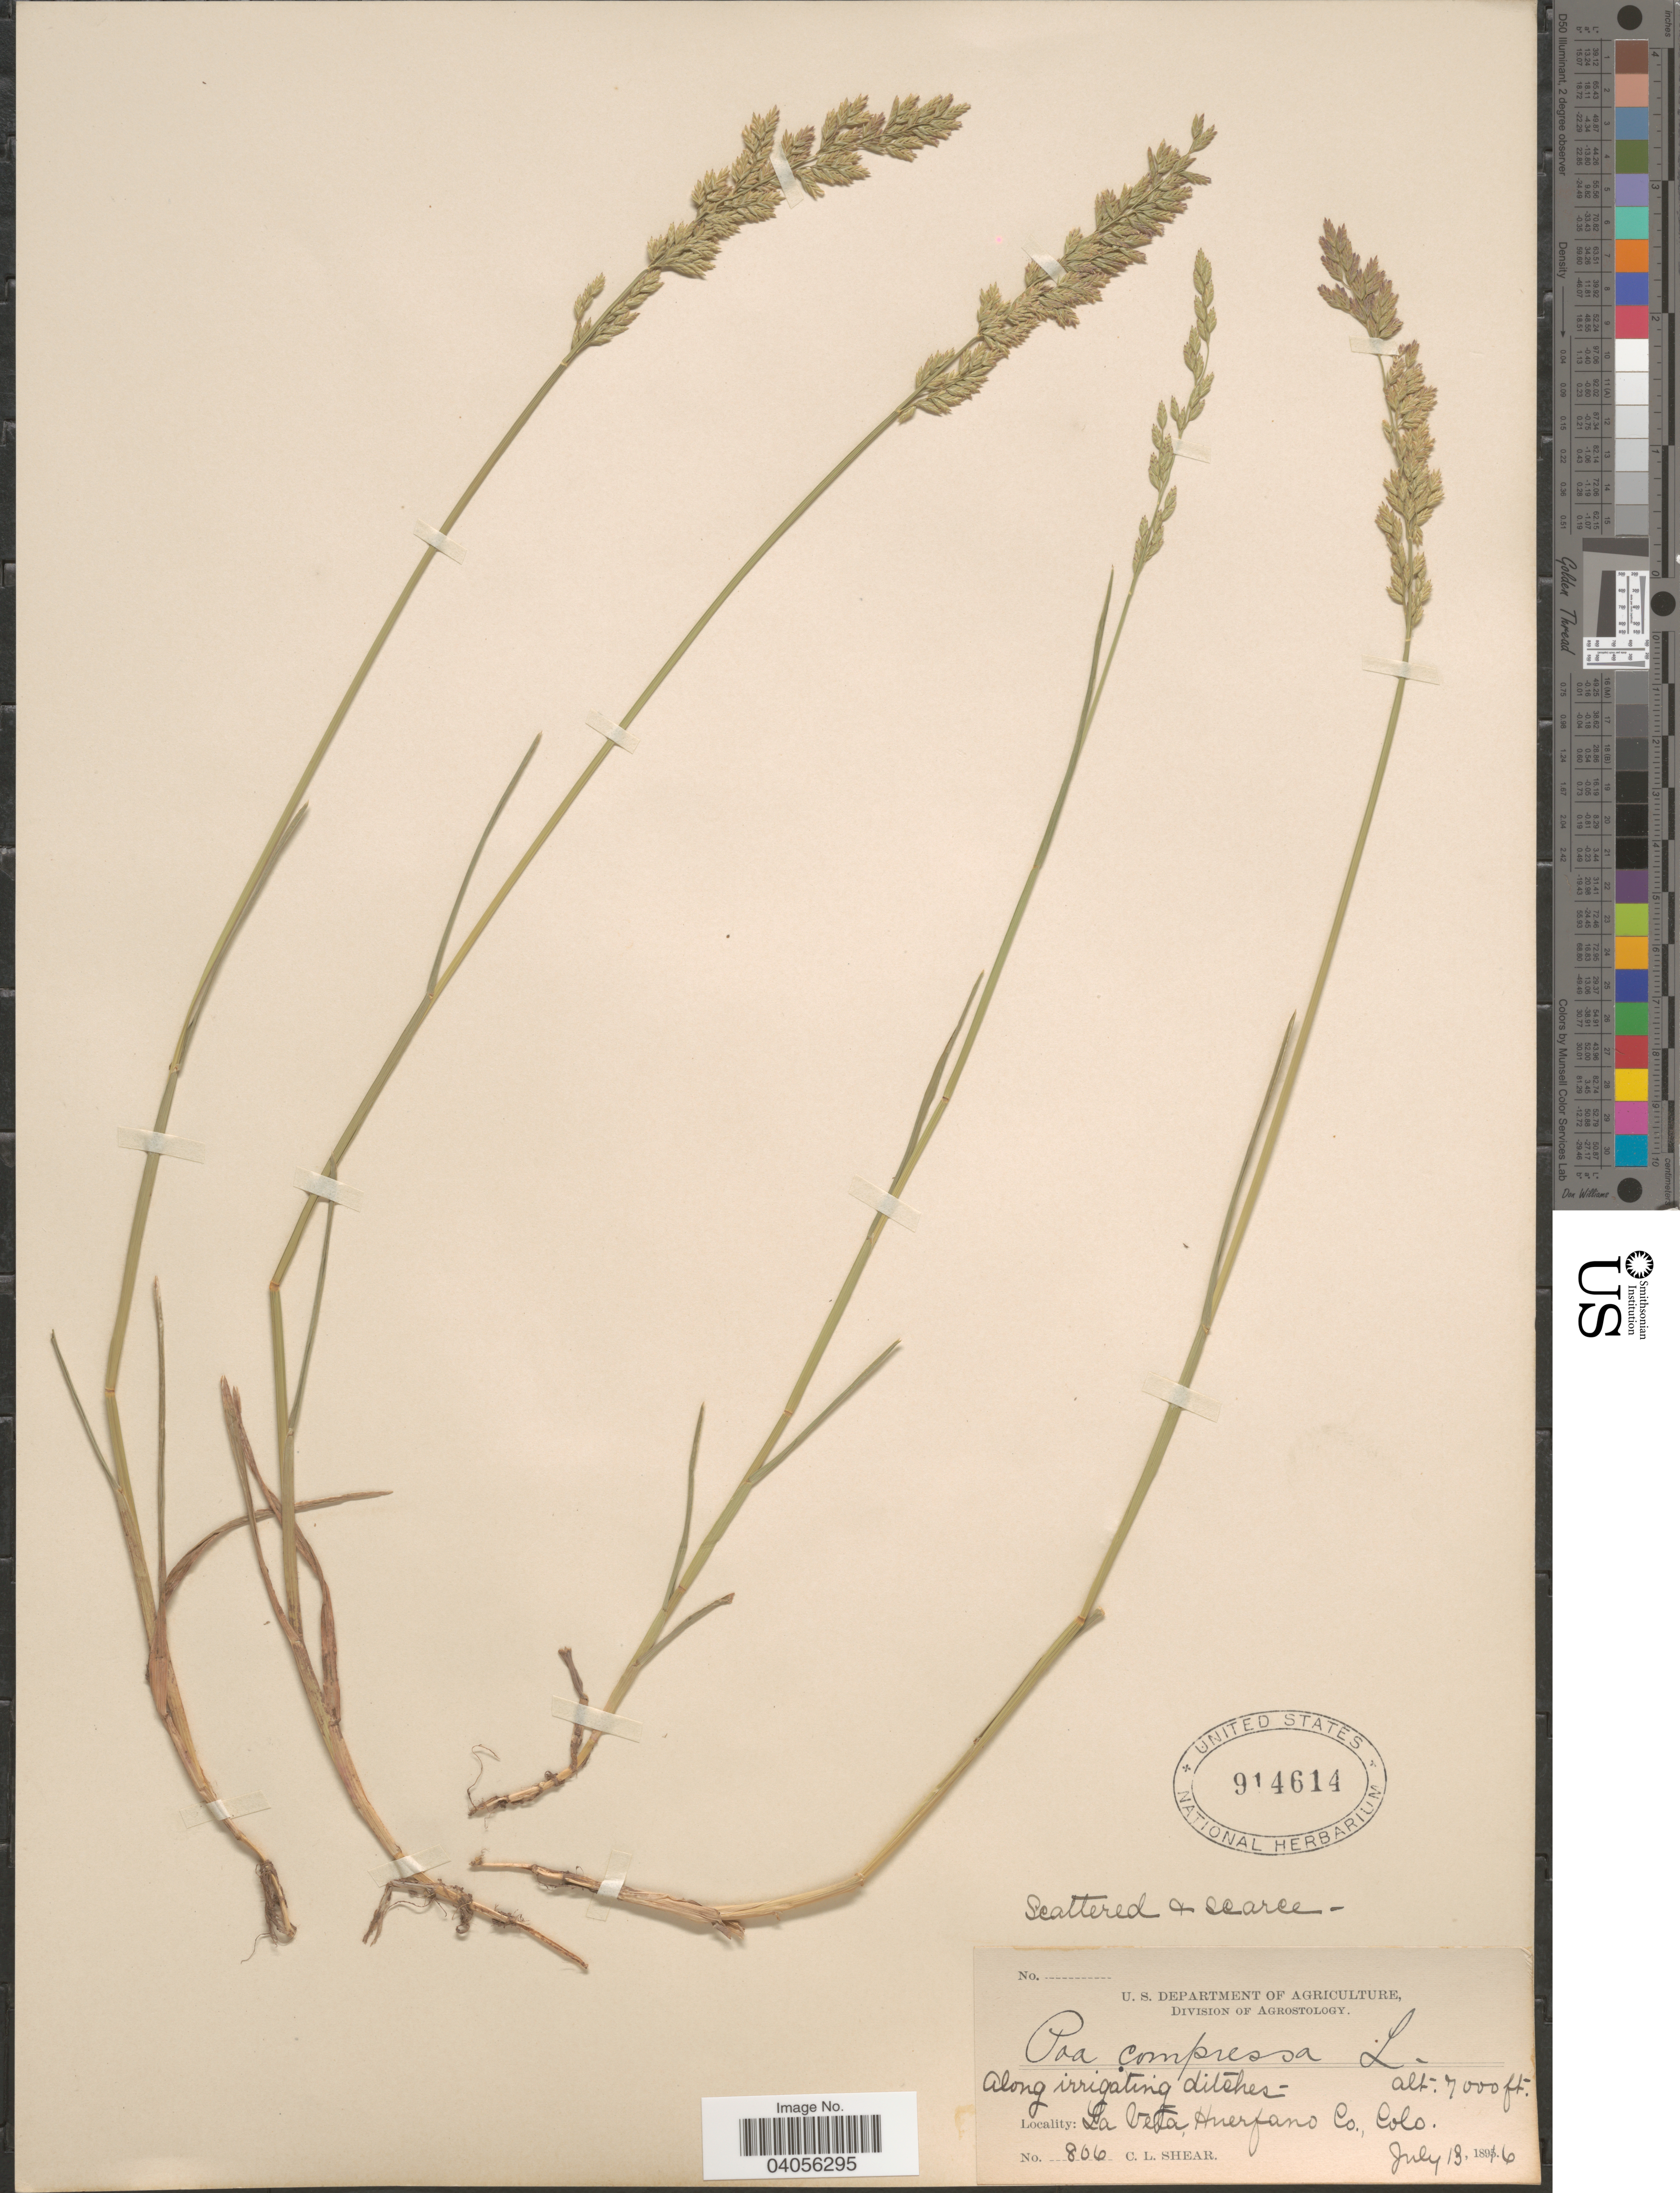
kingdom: Plantae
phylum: Tracheophyta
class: Liliopsida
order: Poales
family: Poaceae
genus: Poa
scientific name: Poa compressa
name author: L.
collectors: C. L. Shear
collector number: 806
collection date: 1896-07-13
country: United States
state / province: Colorado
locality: La Veta, Huerfano Co.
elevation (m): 2134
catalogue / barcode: US 914614